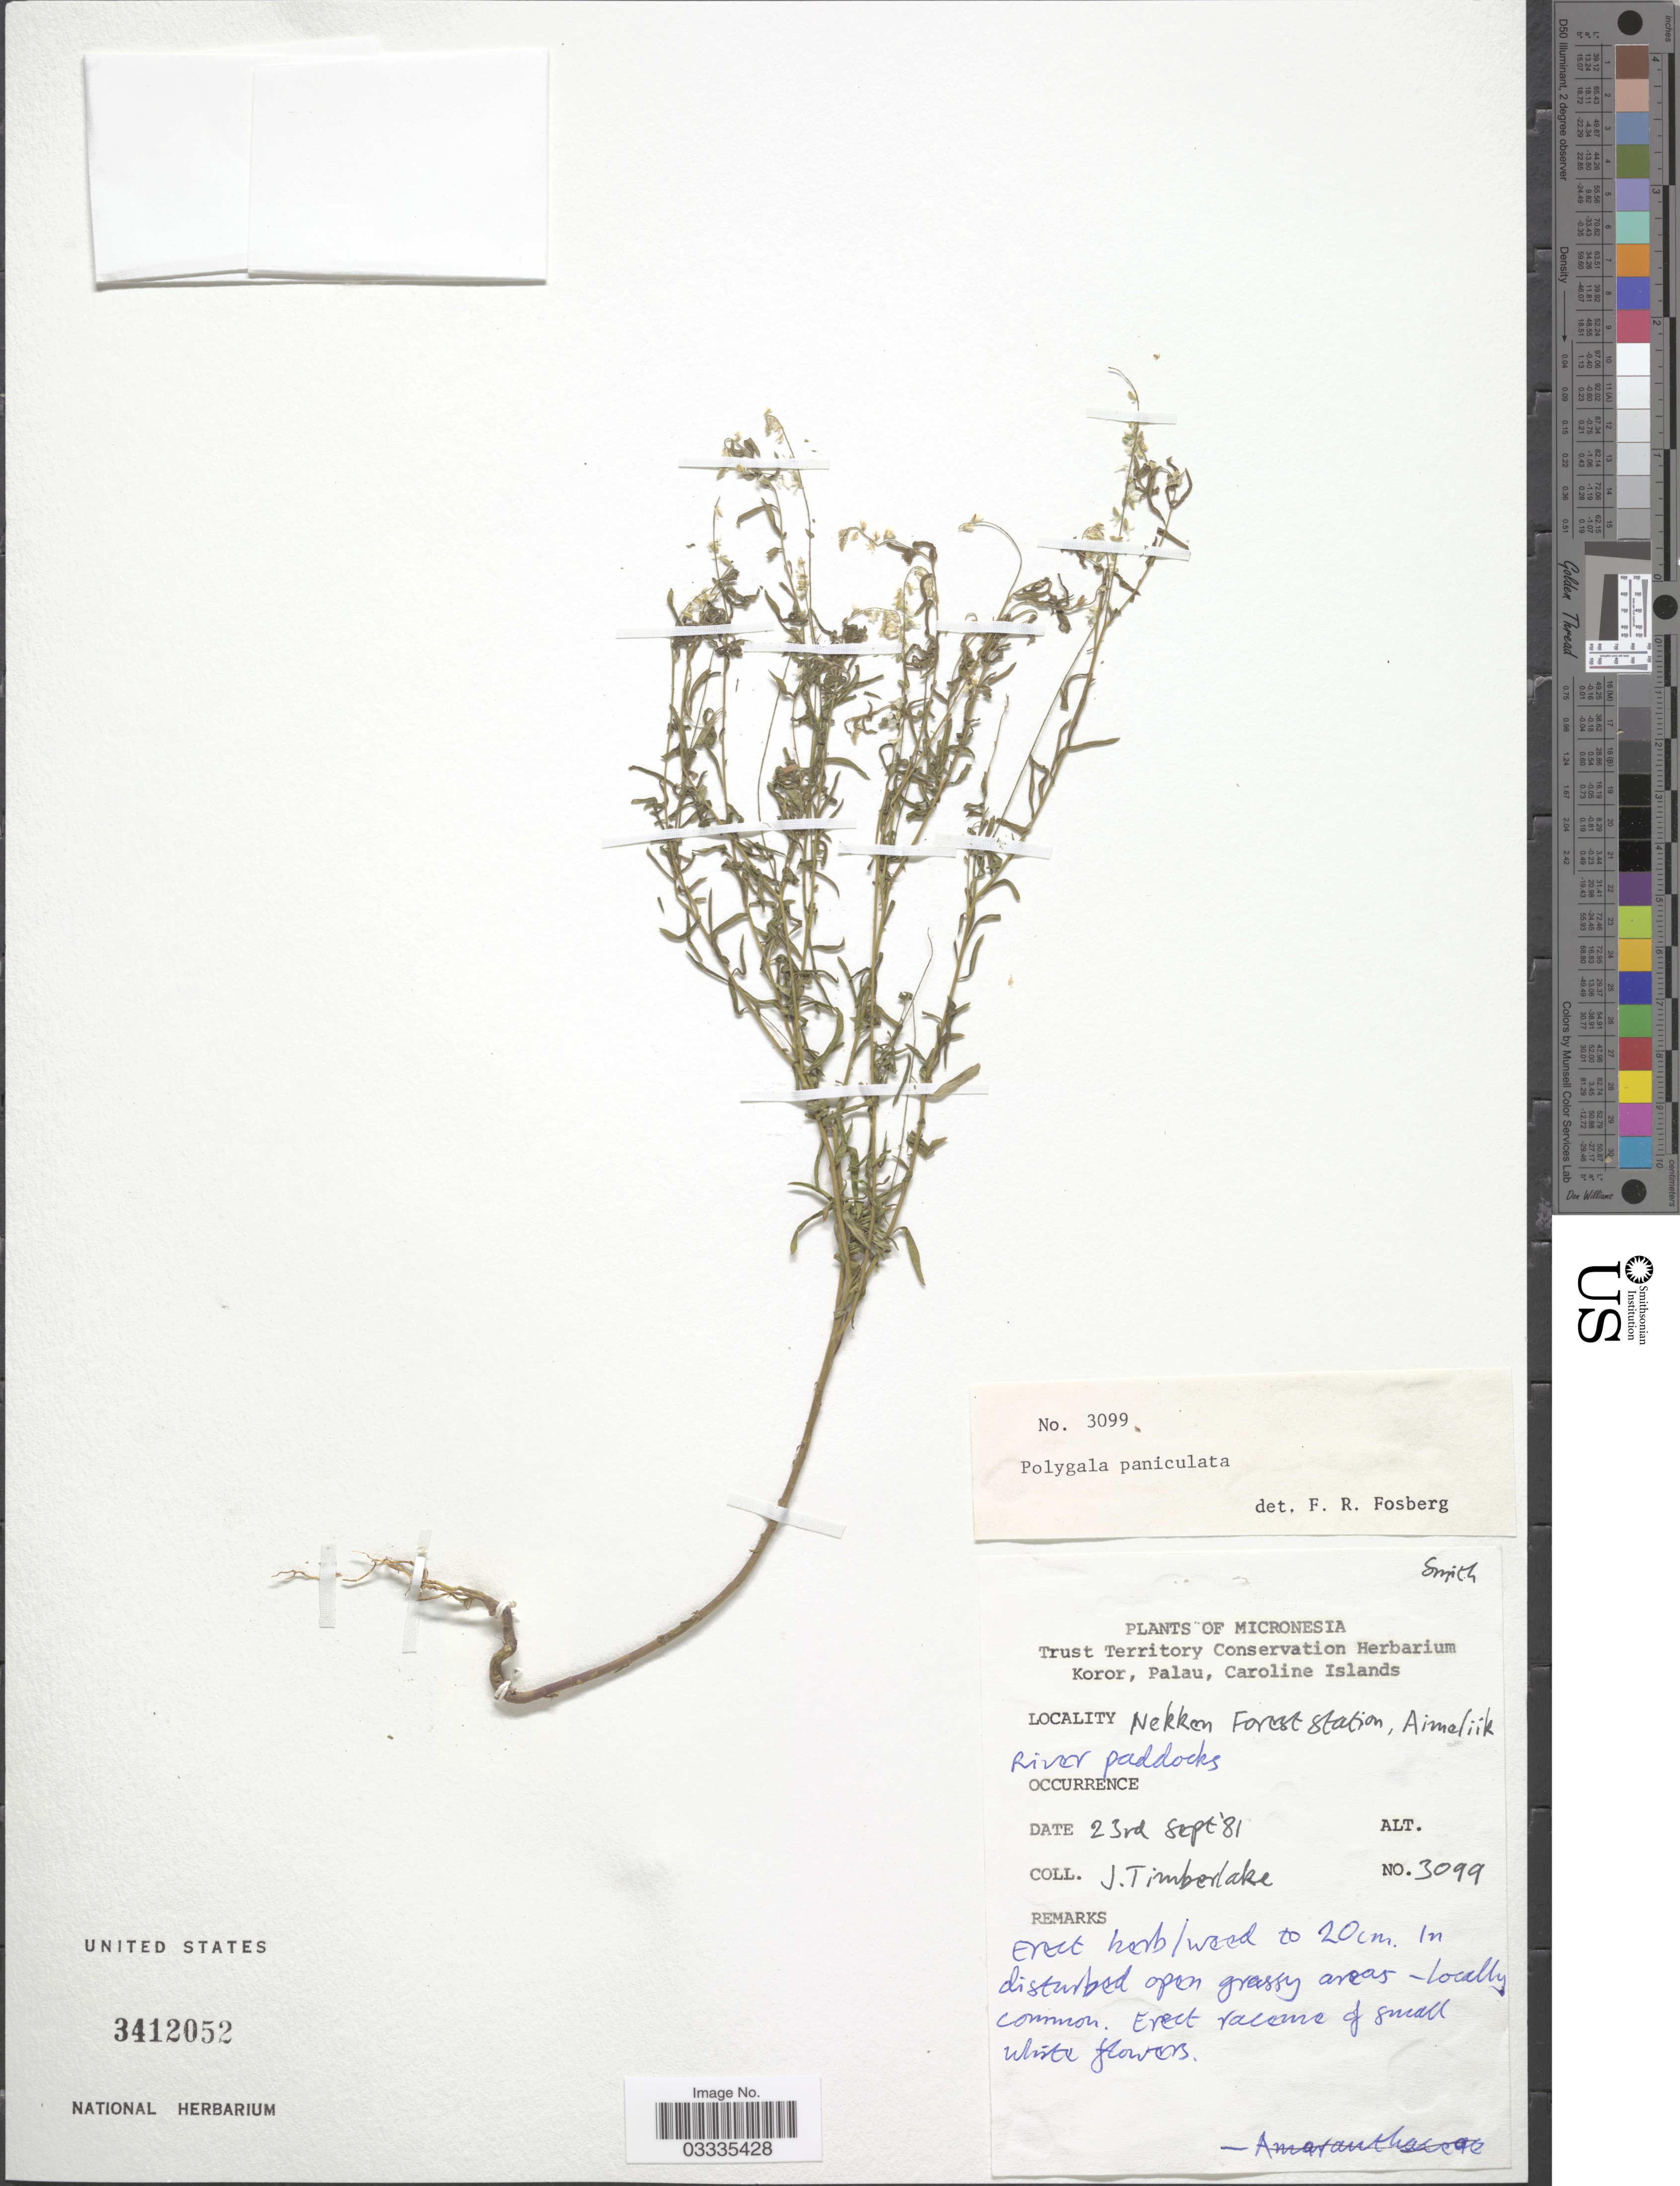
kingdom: Plantae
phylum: Tracheophyta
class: Magnoliopsida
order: Fabales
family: Polygalaceae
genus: Polygala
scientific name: Polygala paniculata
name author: L.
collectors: J. Timberlake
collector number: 3099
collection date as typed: Transcribed d/m/y: 23/9/81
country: Palau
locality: Koror, Palau, Caroline Islands. [unsure placement] Nekken Forest Station, Aimeliik.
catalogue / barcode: US 3412052